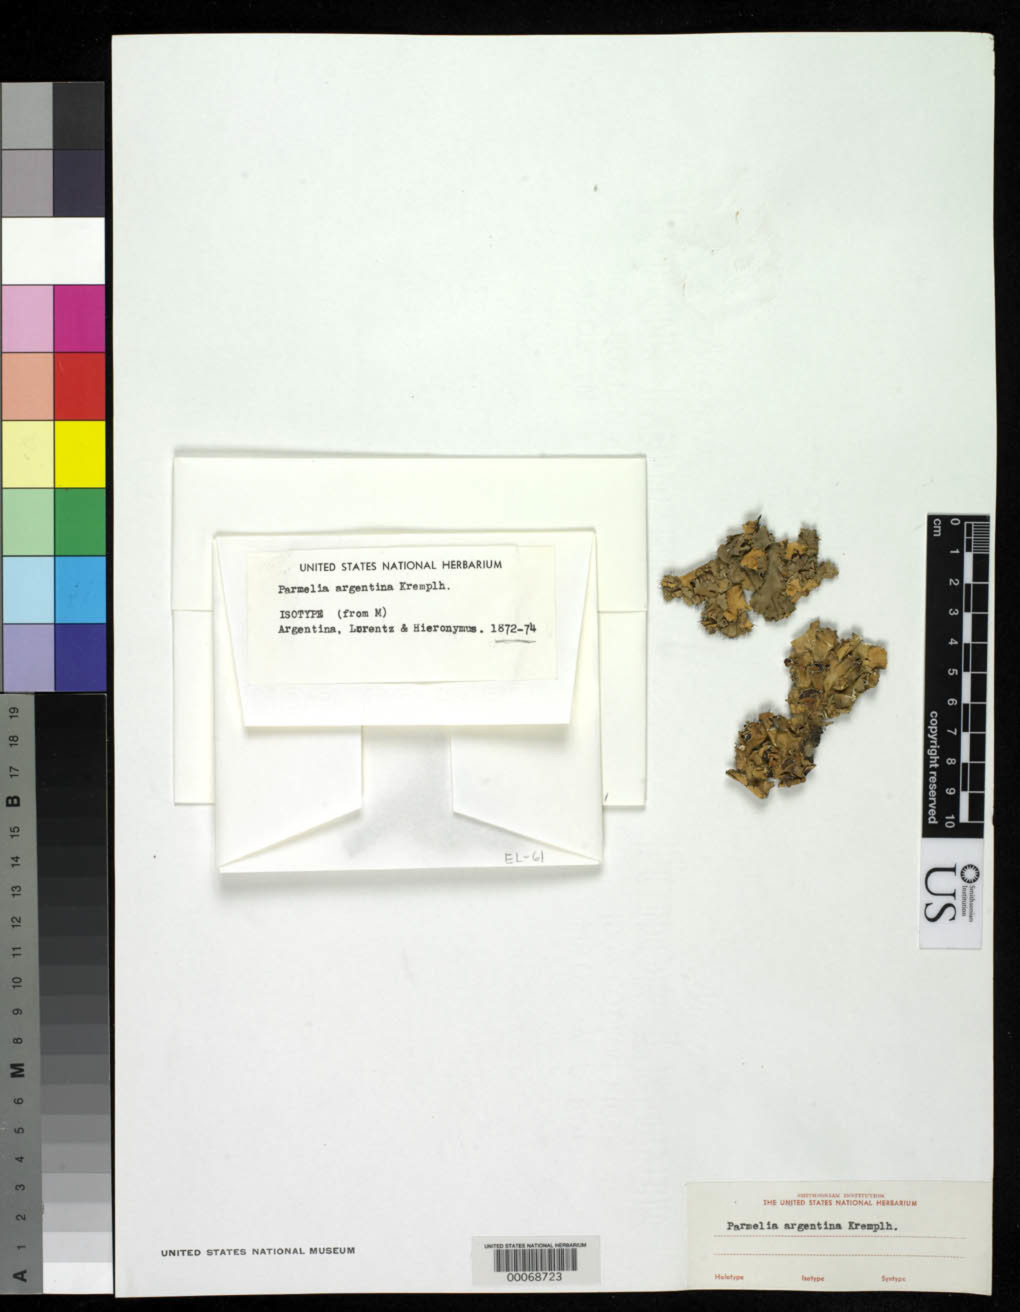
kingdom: Fungi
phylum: Ascomycota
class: Lecanoromycetes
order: Lecanorales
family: Parmeliaceae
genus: Parmelia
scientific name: Parmelia argentina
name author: Kremp.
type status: Isotype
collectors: P. G. Lorentz & G. H. Hieronymus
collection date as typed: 1872 to -- --- 1874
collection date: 1872/1874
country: Argentina